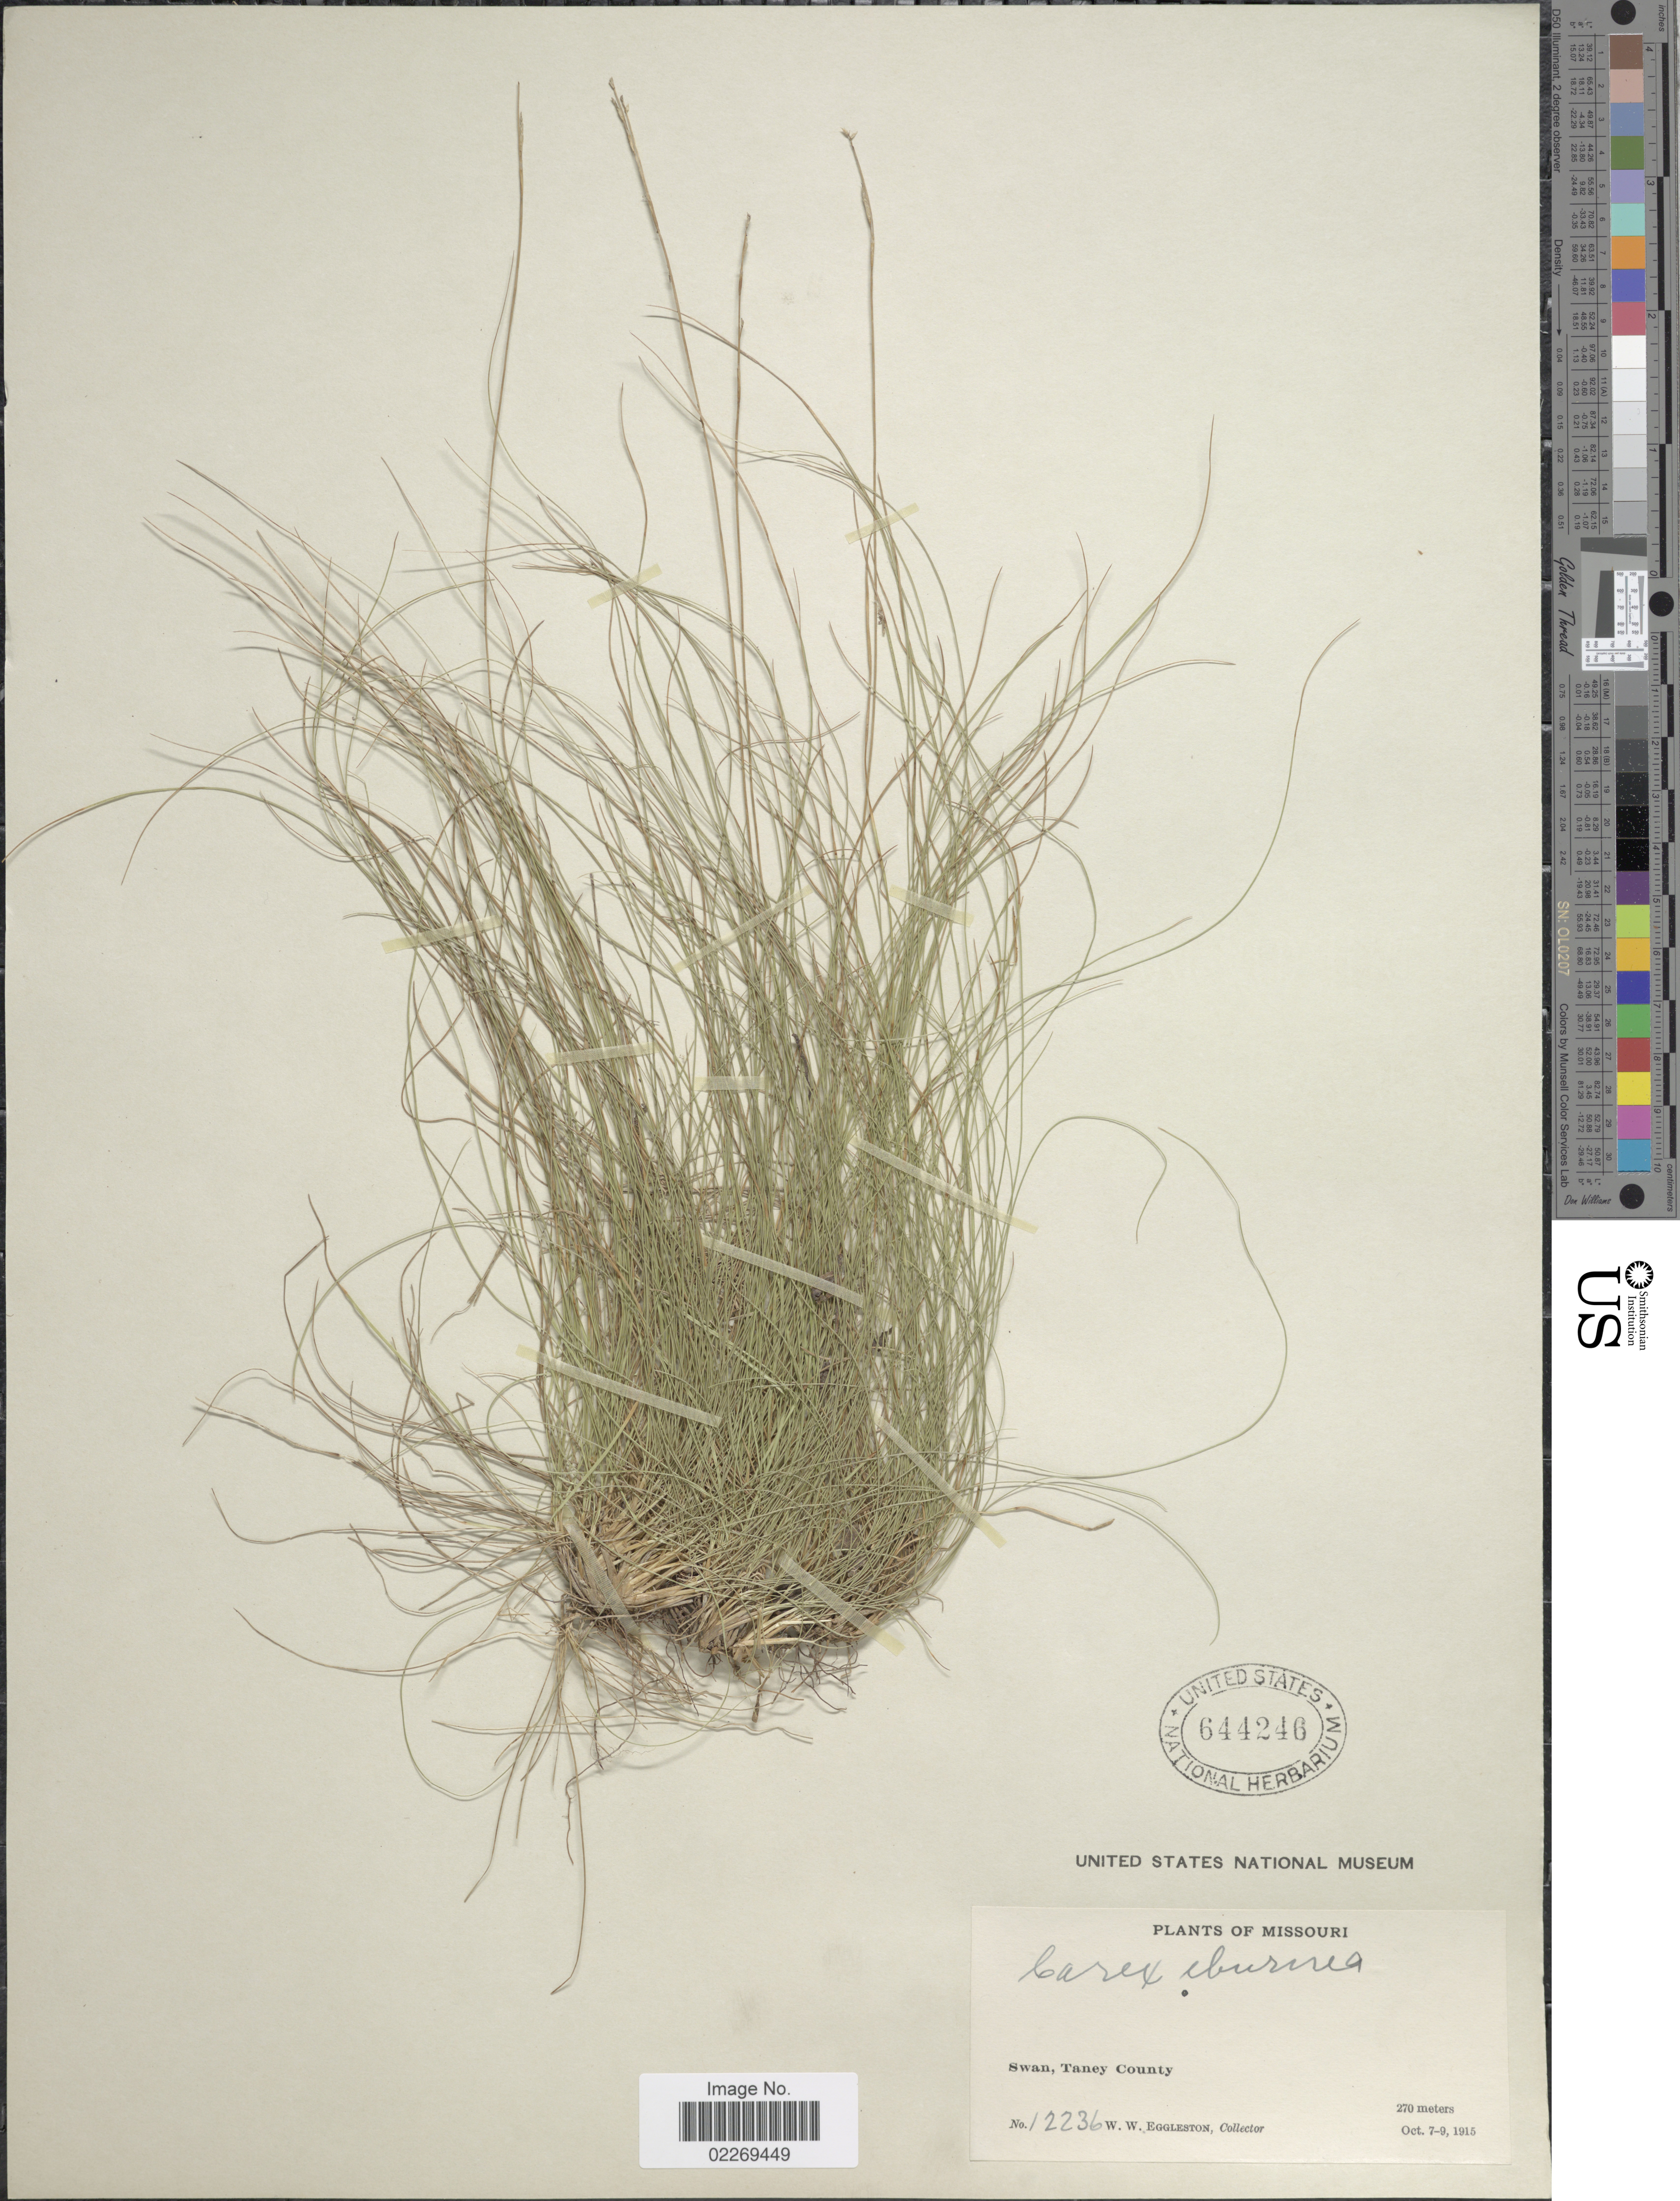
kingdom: Plantae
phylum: Tracheophyta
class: Liliopsida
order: Poales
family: Cyperaceae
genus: Carex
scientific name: Carex eburnea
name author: Boott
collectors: W. W. Eggleston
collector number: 12236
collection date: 1915-10-07/1915-10-09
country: United States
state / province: Missouri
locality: Swan, Taney County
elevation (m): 270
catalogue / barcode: US 644246